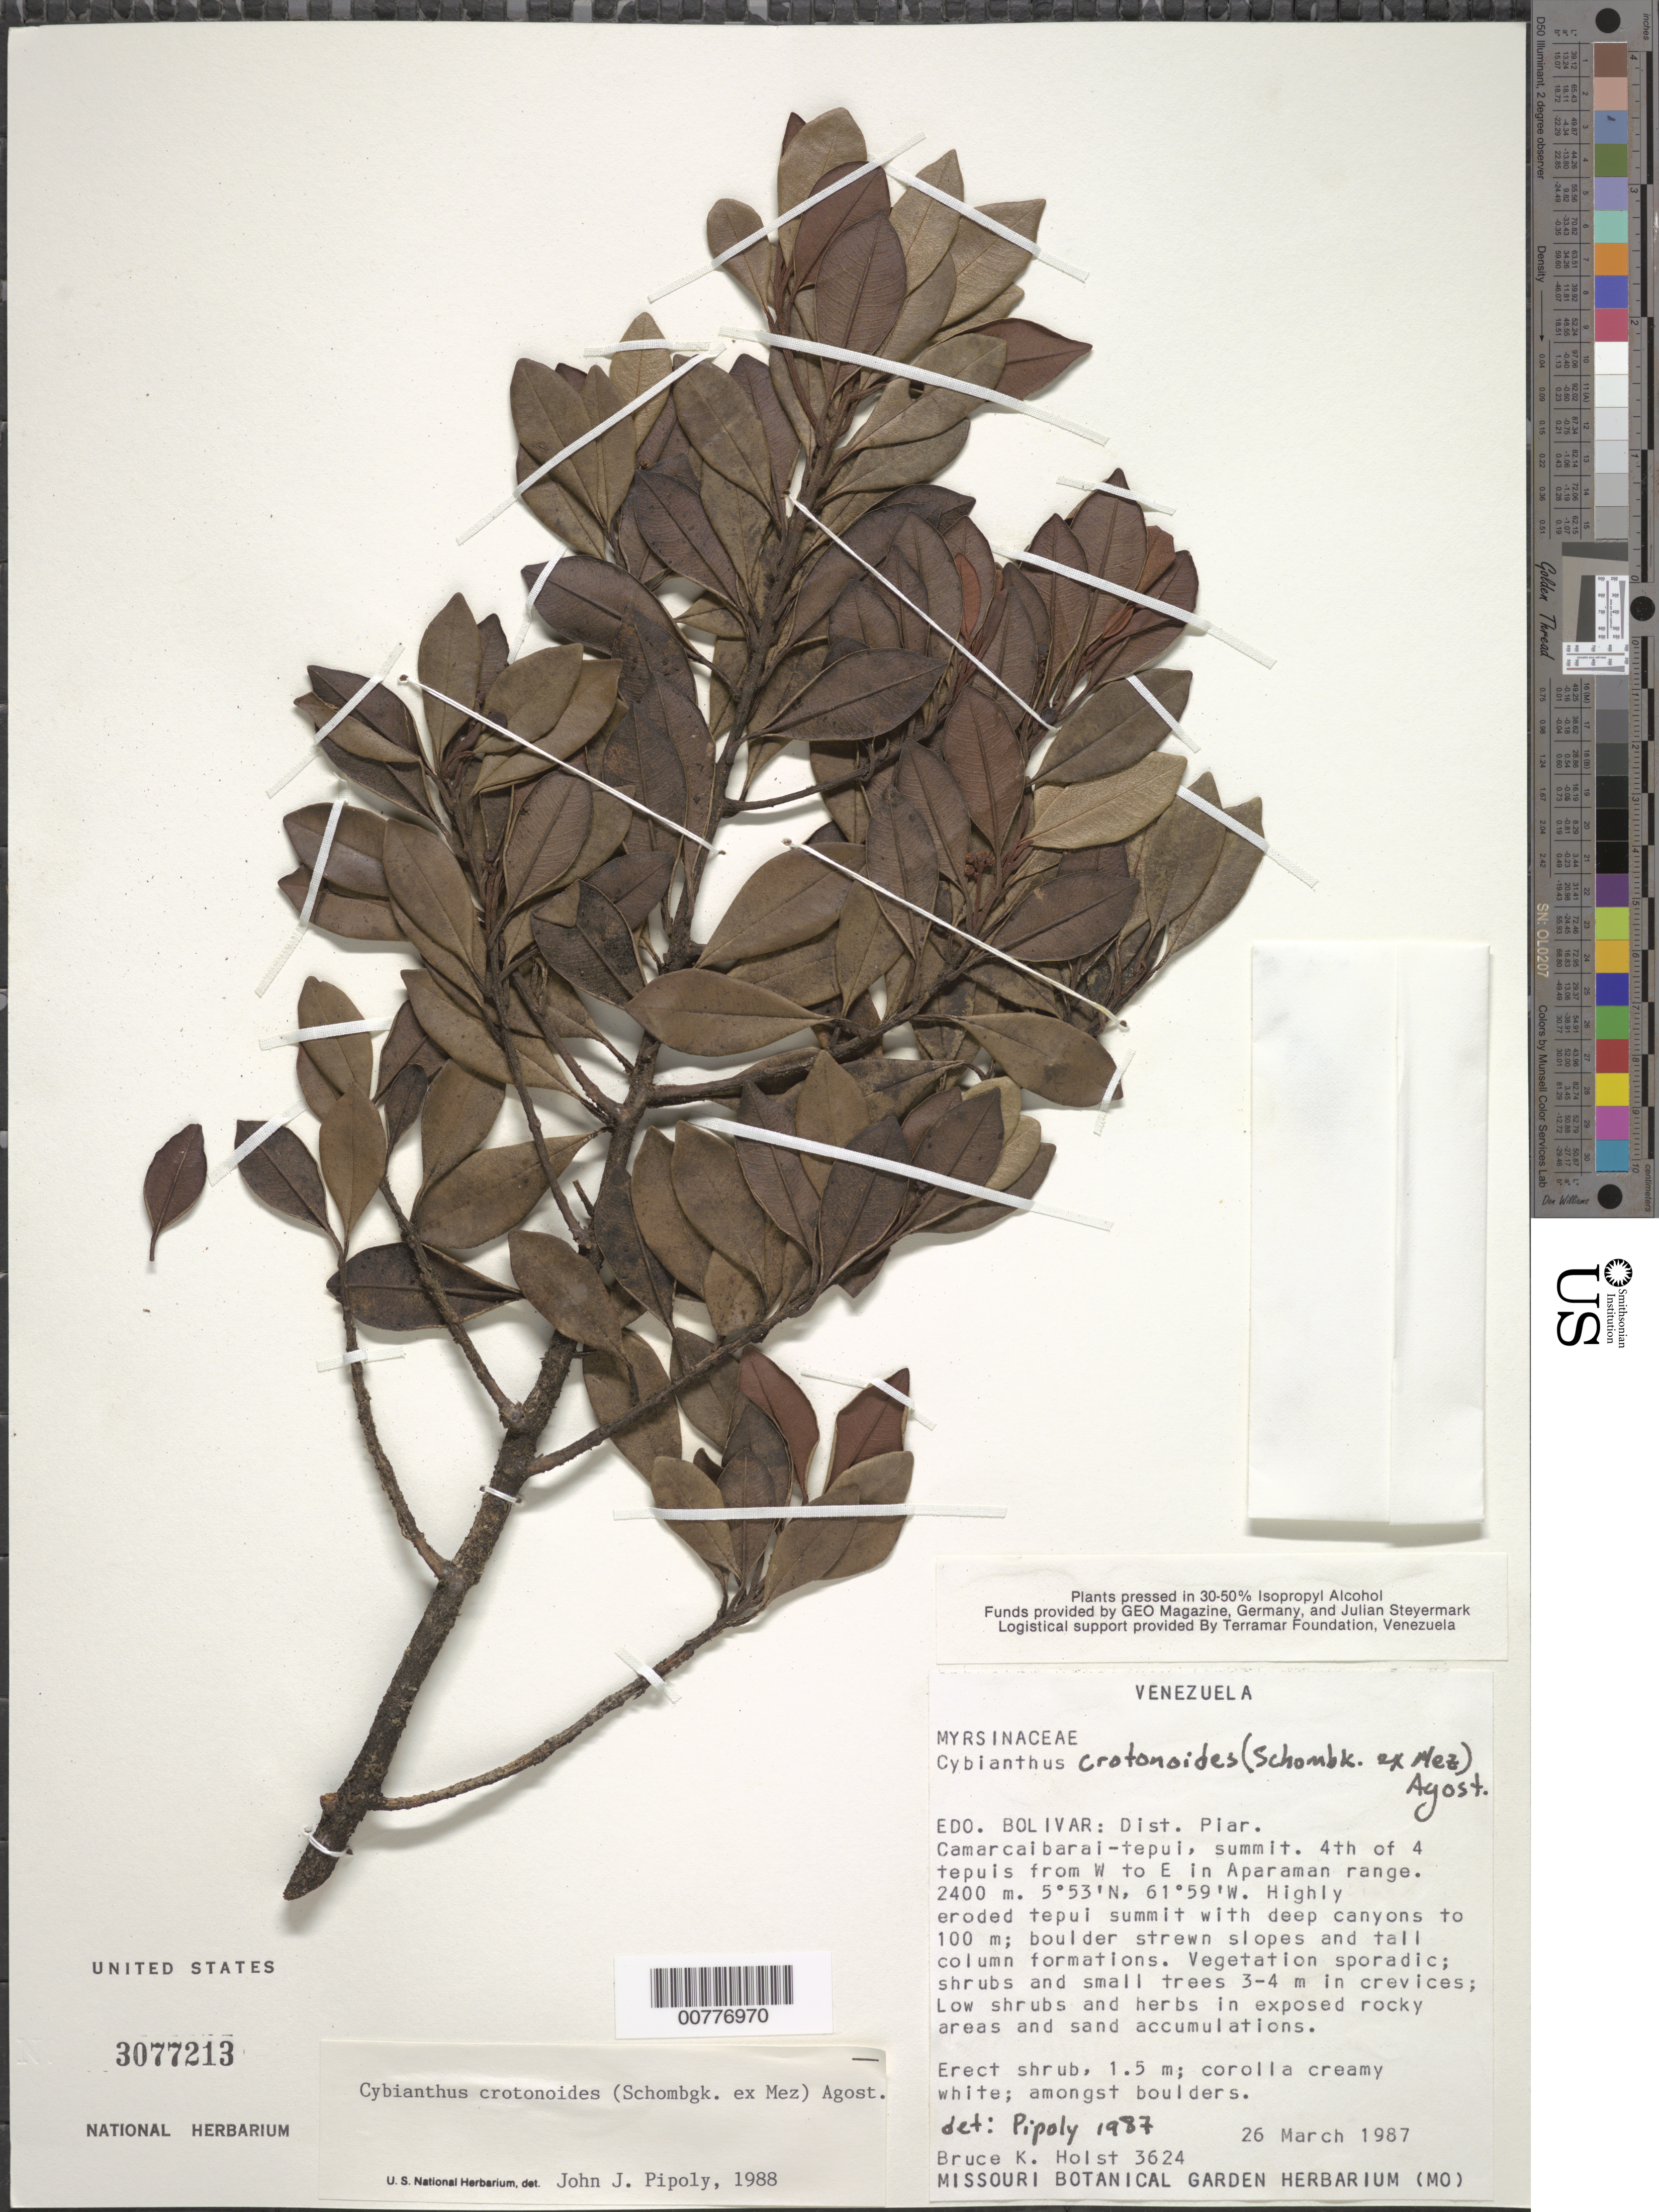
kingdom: Plantae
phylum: Tracheophyta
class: Magnoliopsida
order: Ericales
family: Primulaceae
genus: Cybianthus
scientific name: Cybianthus crotonoides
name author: (M.R. Schomb. ex Mez) G. Agostini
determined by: Pipoly, J. J., III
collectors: B. Holst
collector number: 3624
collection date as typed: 26-Mar-87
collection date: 1987-03-26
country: Venezuela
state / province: Bolívar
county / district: Piar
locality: Camarcaibarai-tepuí, summit 4th of 4 tepuís from W to E in Aparaman range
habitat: Eroded tepui summit with deep canyons to 100 m; vegetation sporadic, low shurbs and herbs in exposed rocky areas and sand accumulations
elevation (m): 2400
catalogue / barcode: US 3077213